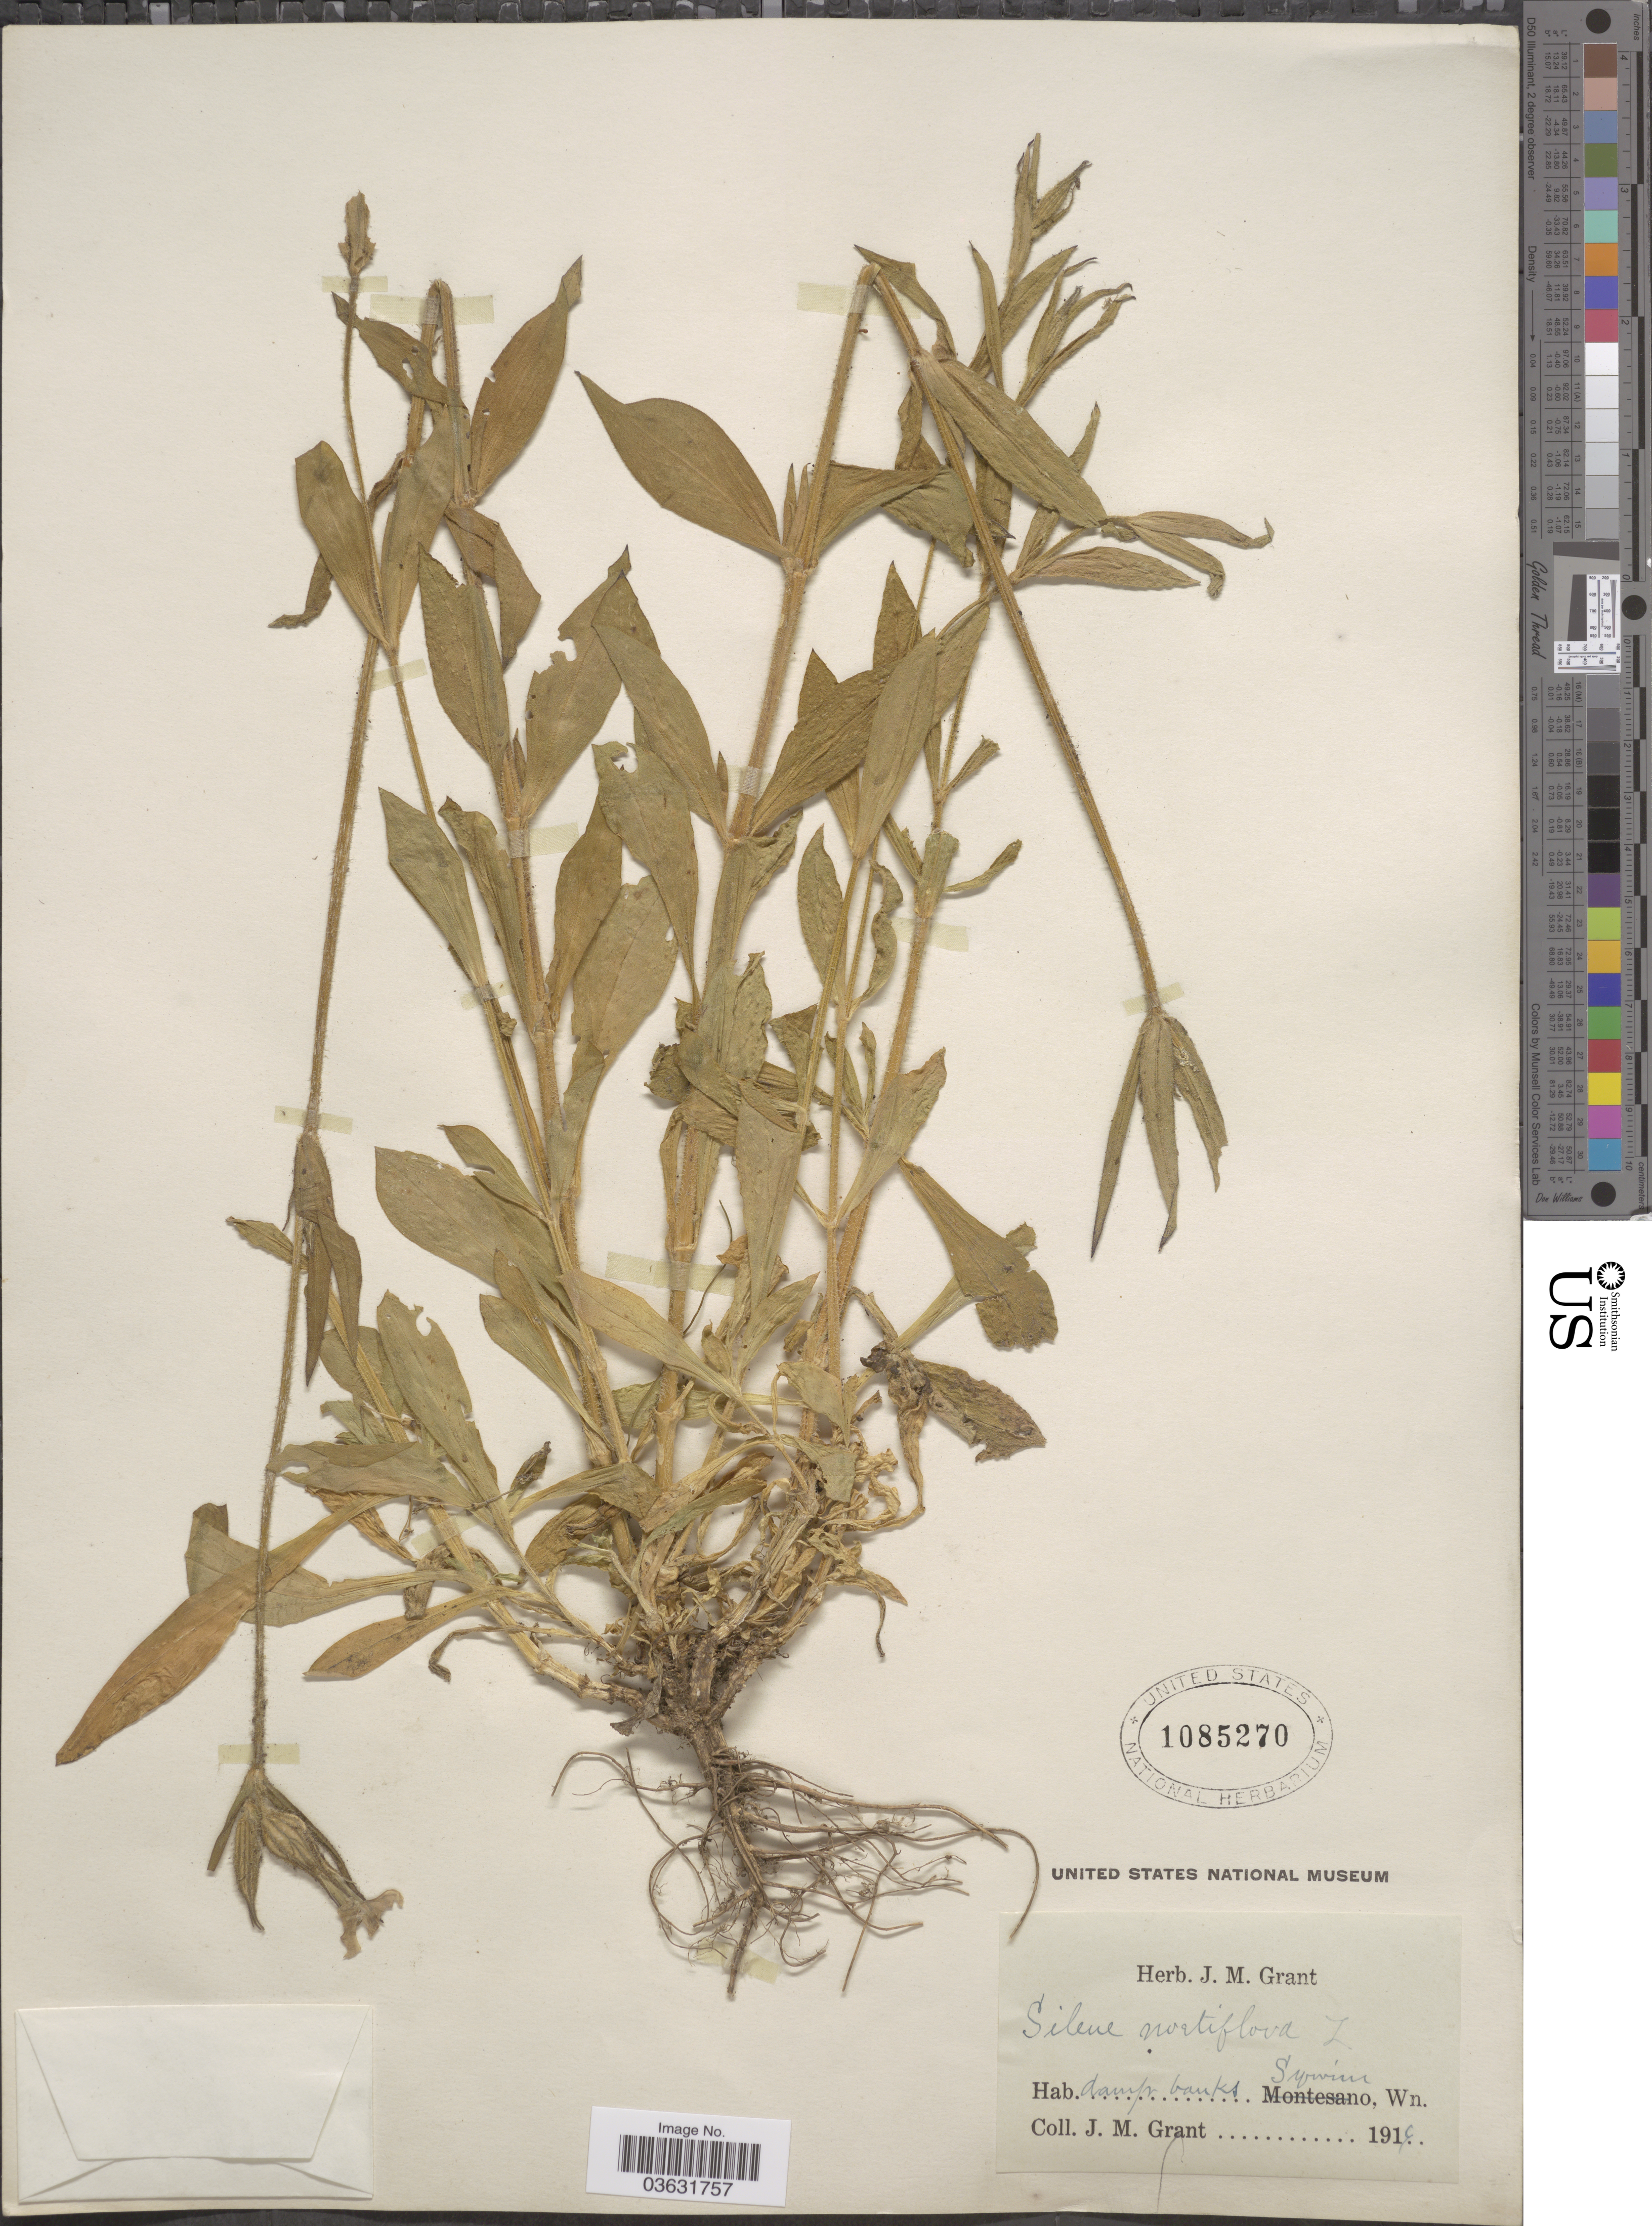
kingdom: Plantae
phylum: Tracheophyta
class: Magnoliopsida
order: Caryophyllales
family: Caryophyllaceae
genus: Silene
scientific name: Silene noctiflora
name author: L.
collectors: J. M. Grant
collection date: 1914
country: United States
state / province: Washington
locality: Sequim.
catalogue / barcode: US 1085270